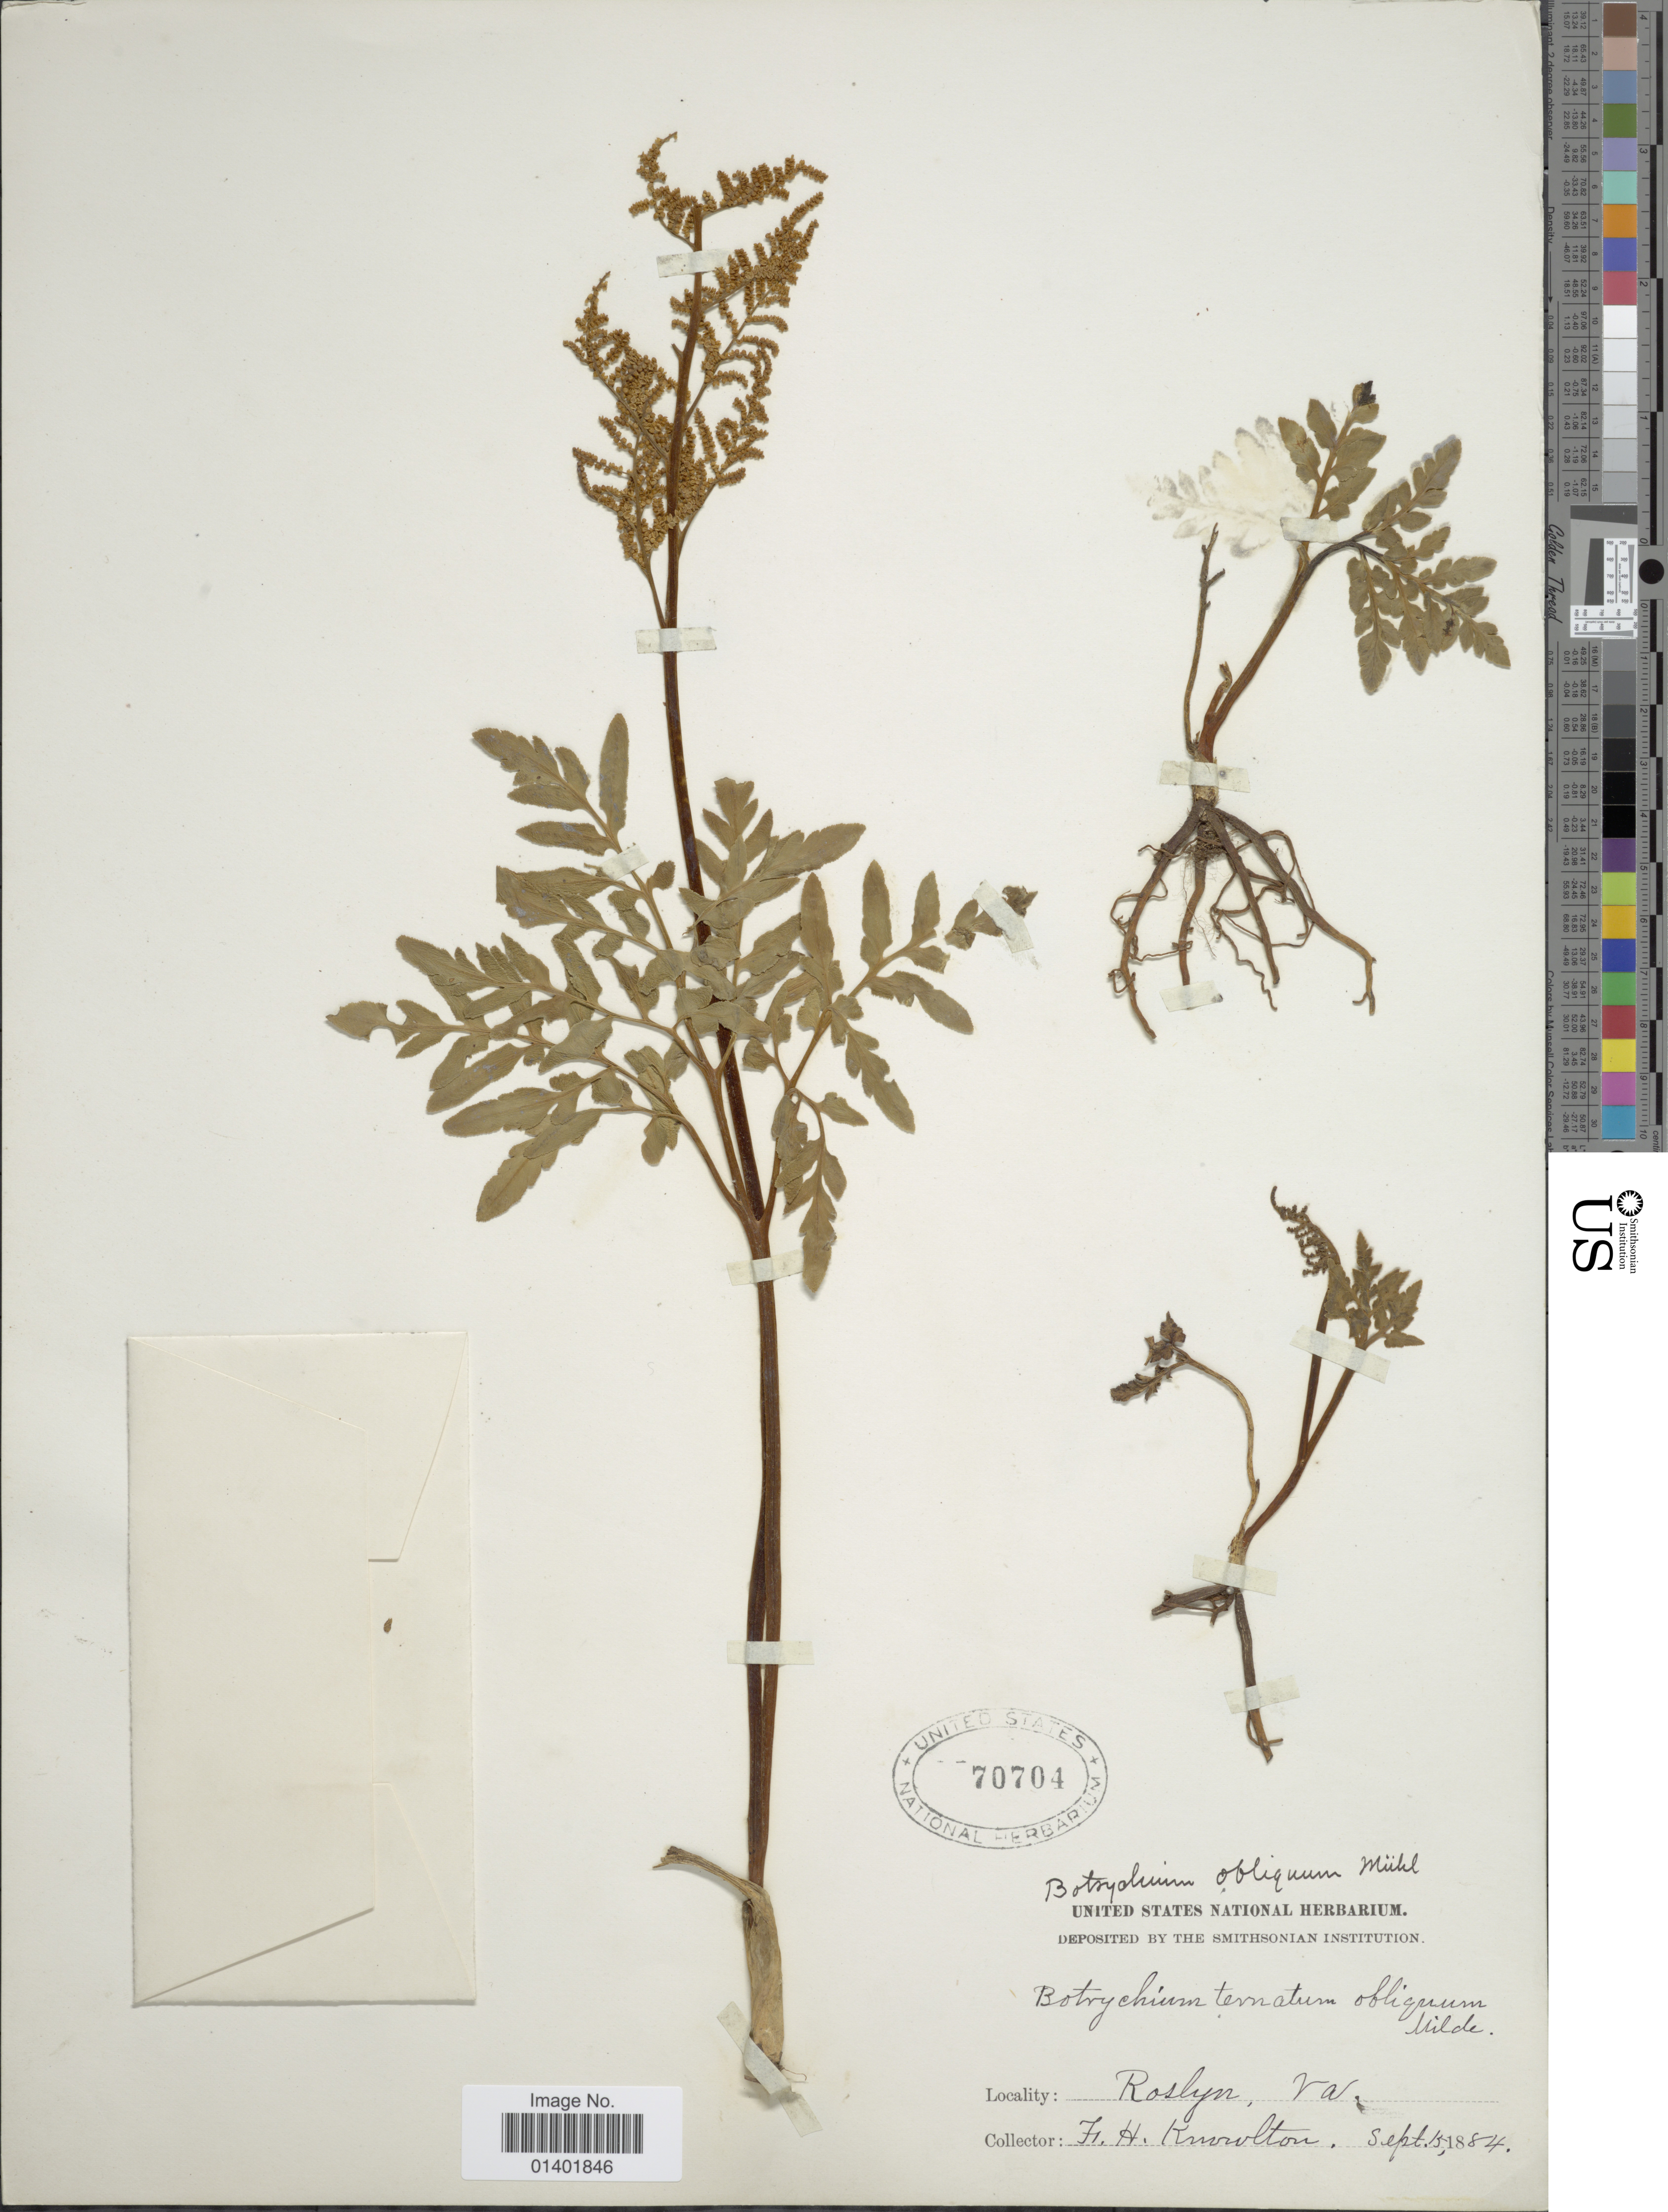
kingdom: Plantae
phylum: Tracheophyta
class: Polypodiopsida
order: Ophioglossales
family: Ophioglossaceae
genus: Botrychium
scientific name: Botrychium dissectum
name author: Spreng.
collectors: F. H. Knowlton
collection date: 1884-09-15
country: United States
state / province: Virginia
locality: Roslyn.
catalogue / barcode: US 70704